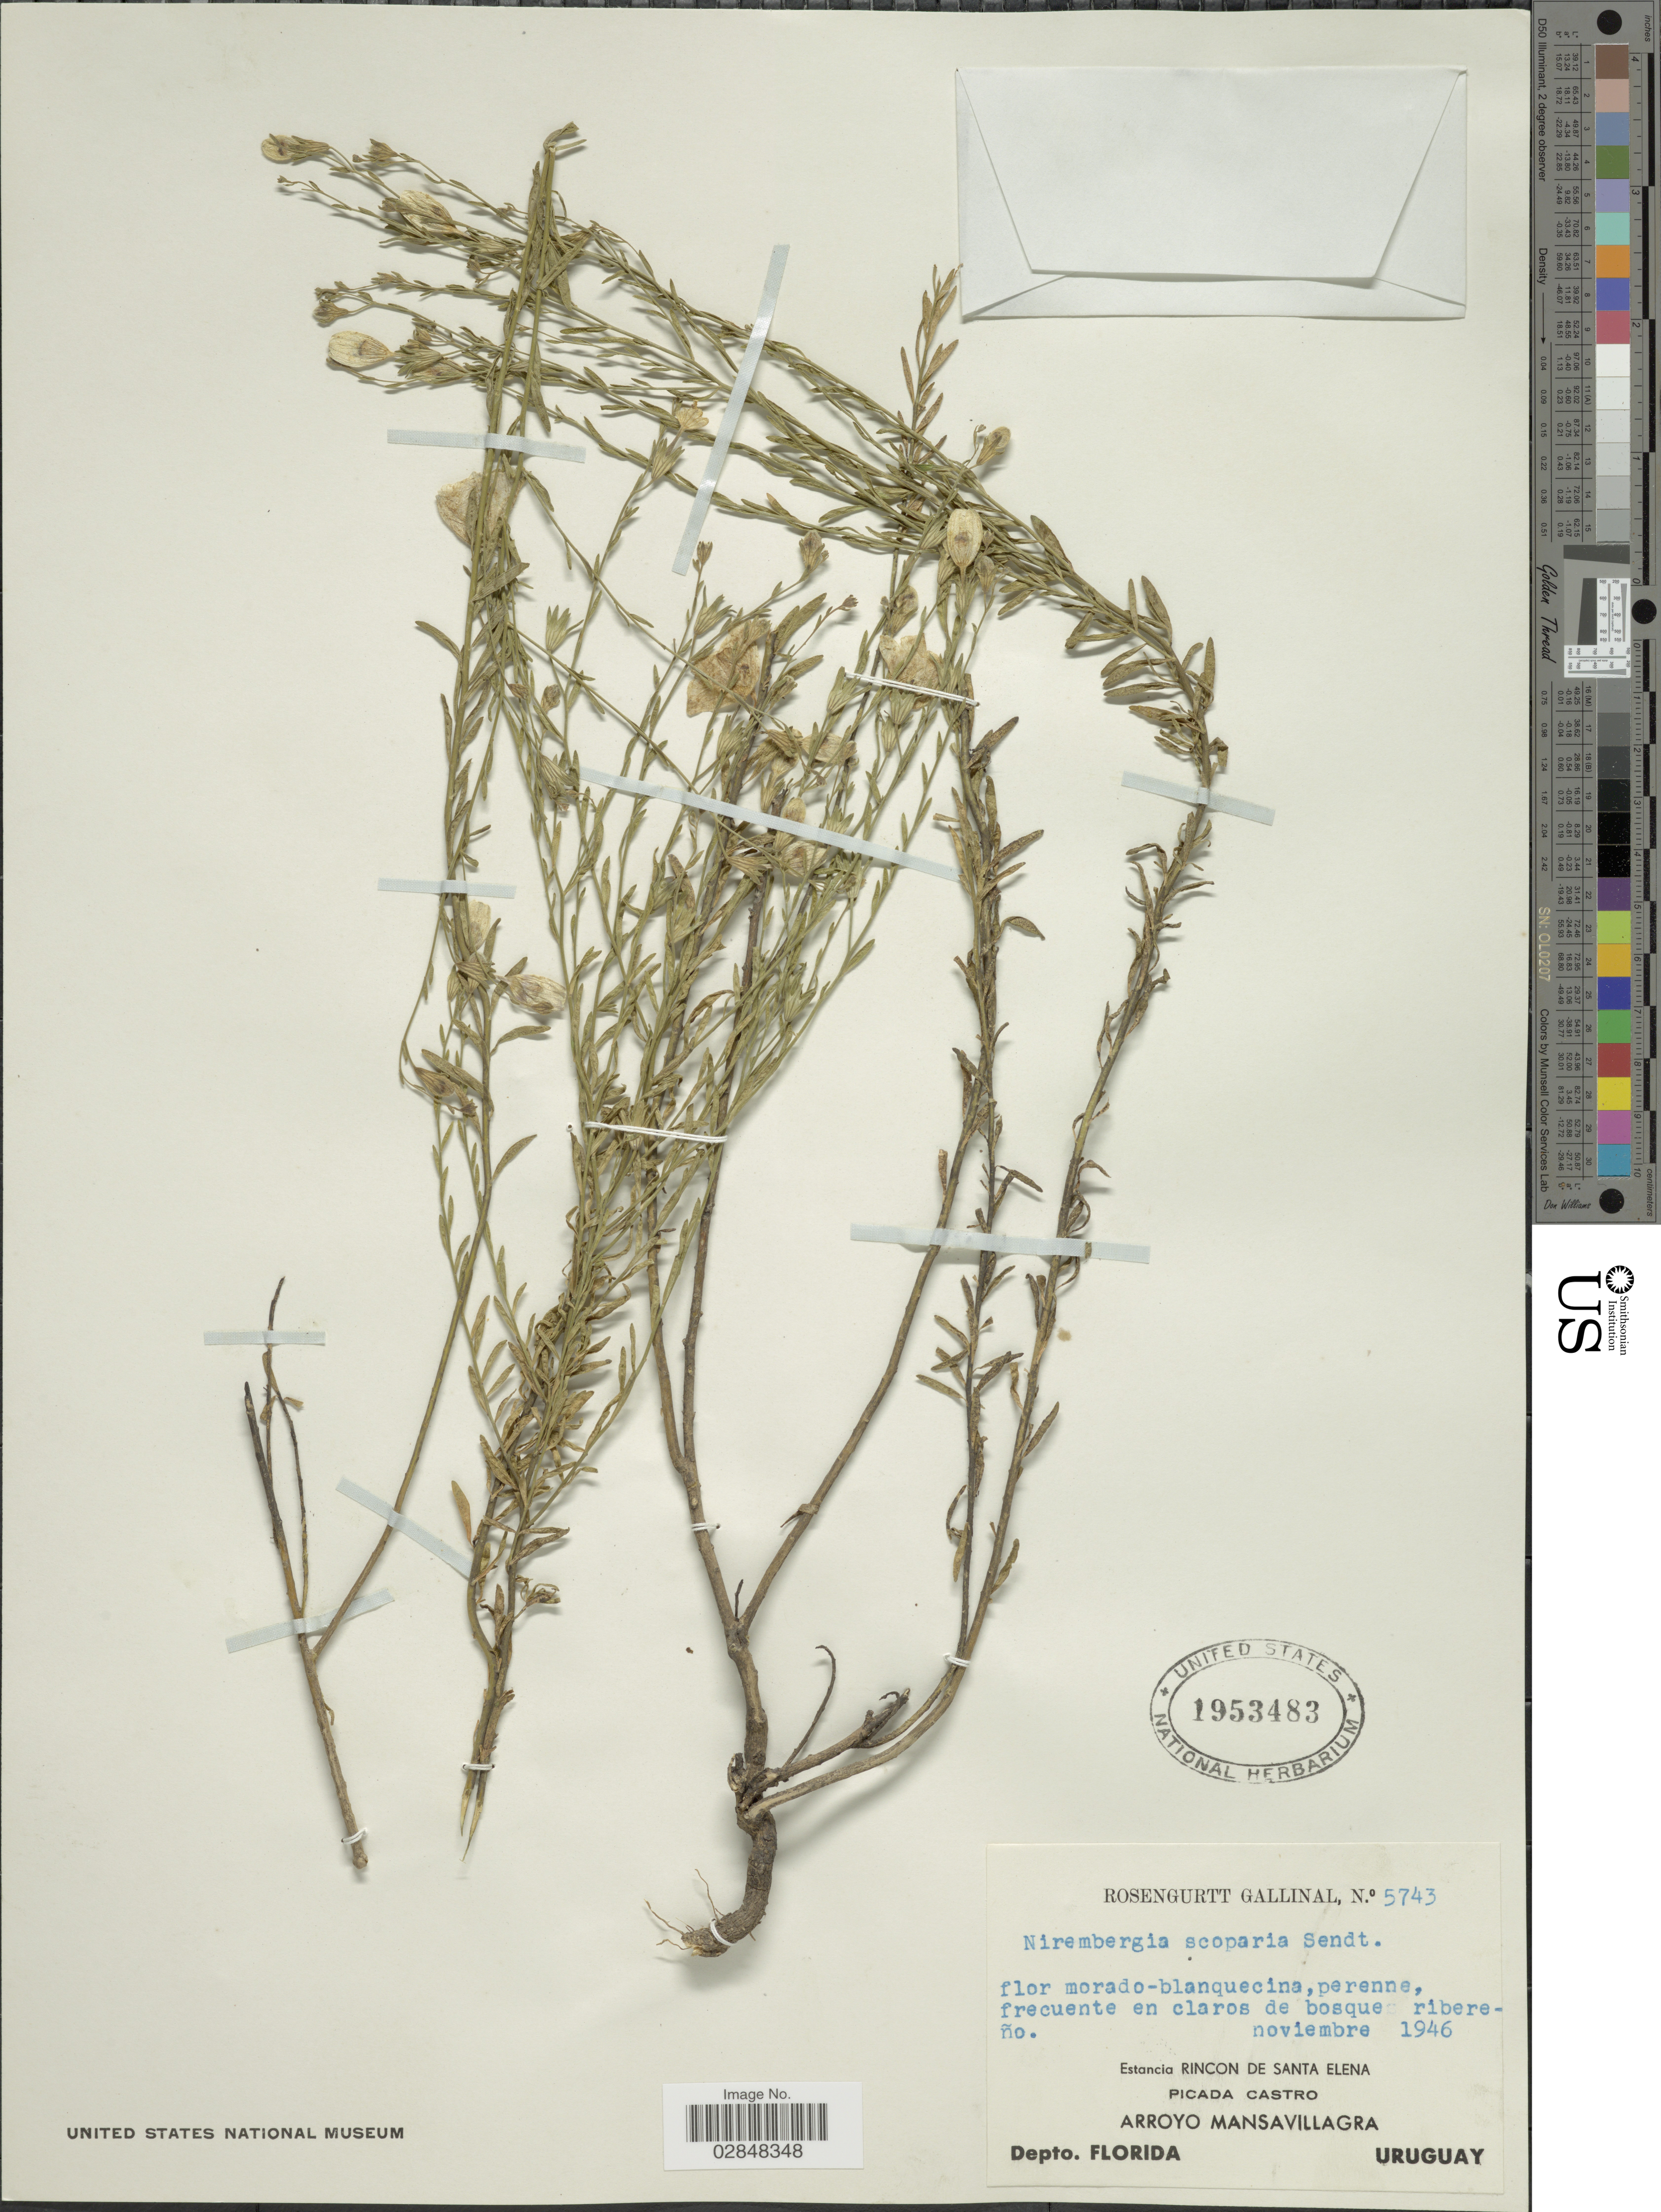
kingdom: Plantae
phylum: Tracheophyta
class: Magnoliopsida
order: Solanales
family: Solanaceae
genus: Nierembergia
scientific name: Nierembergia scoparia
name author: Sendtn.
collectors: R. Gallinal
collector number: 5743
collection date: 1946-11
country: Uruguay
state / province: Florida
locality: Estancia Rincon de Santa Elena. Picada Castro. Arroyo Mansavillagra. Depto. Florida.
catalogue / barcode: US 1953483